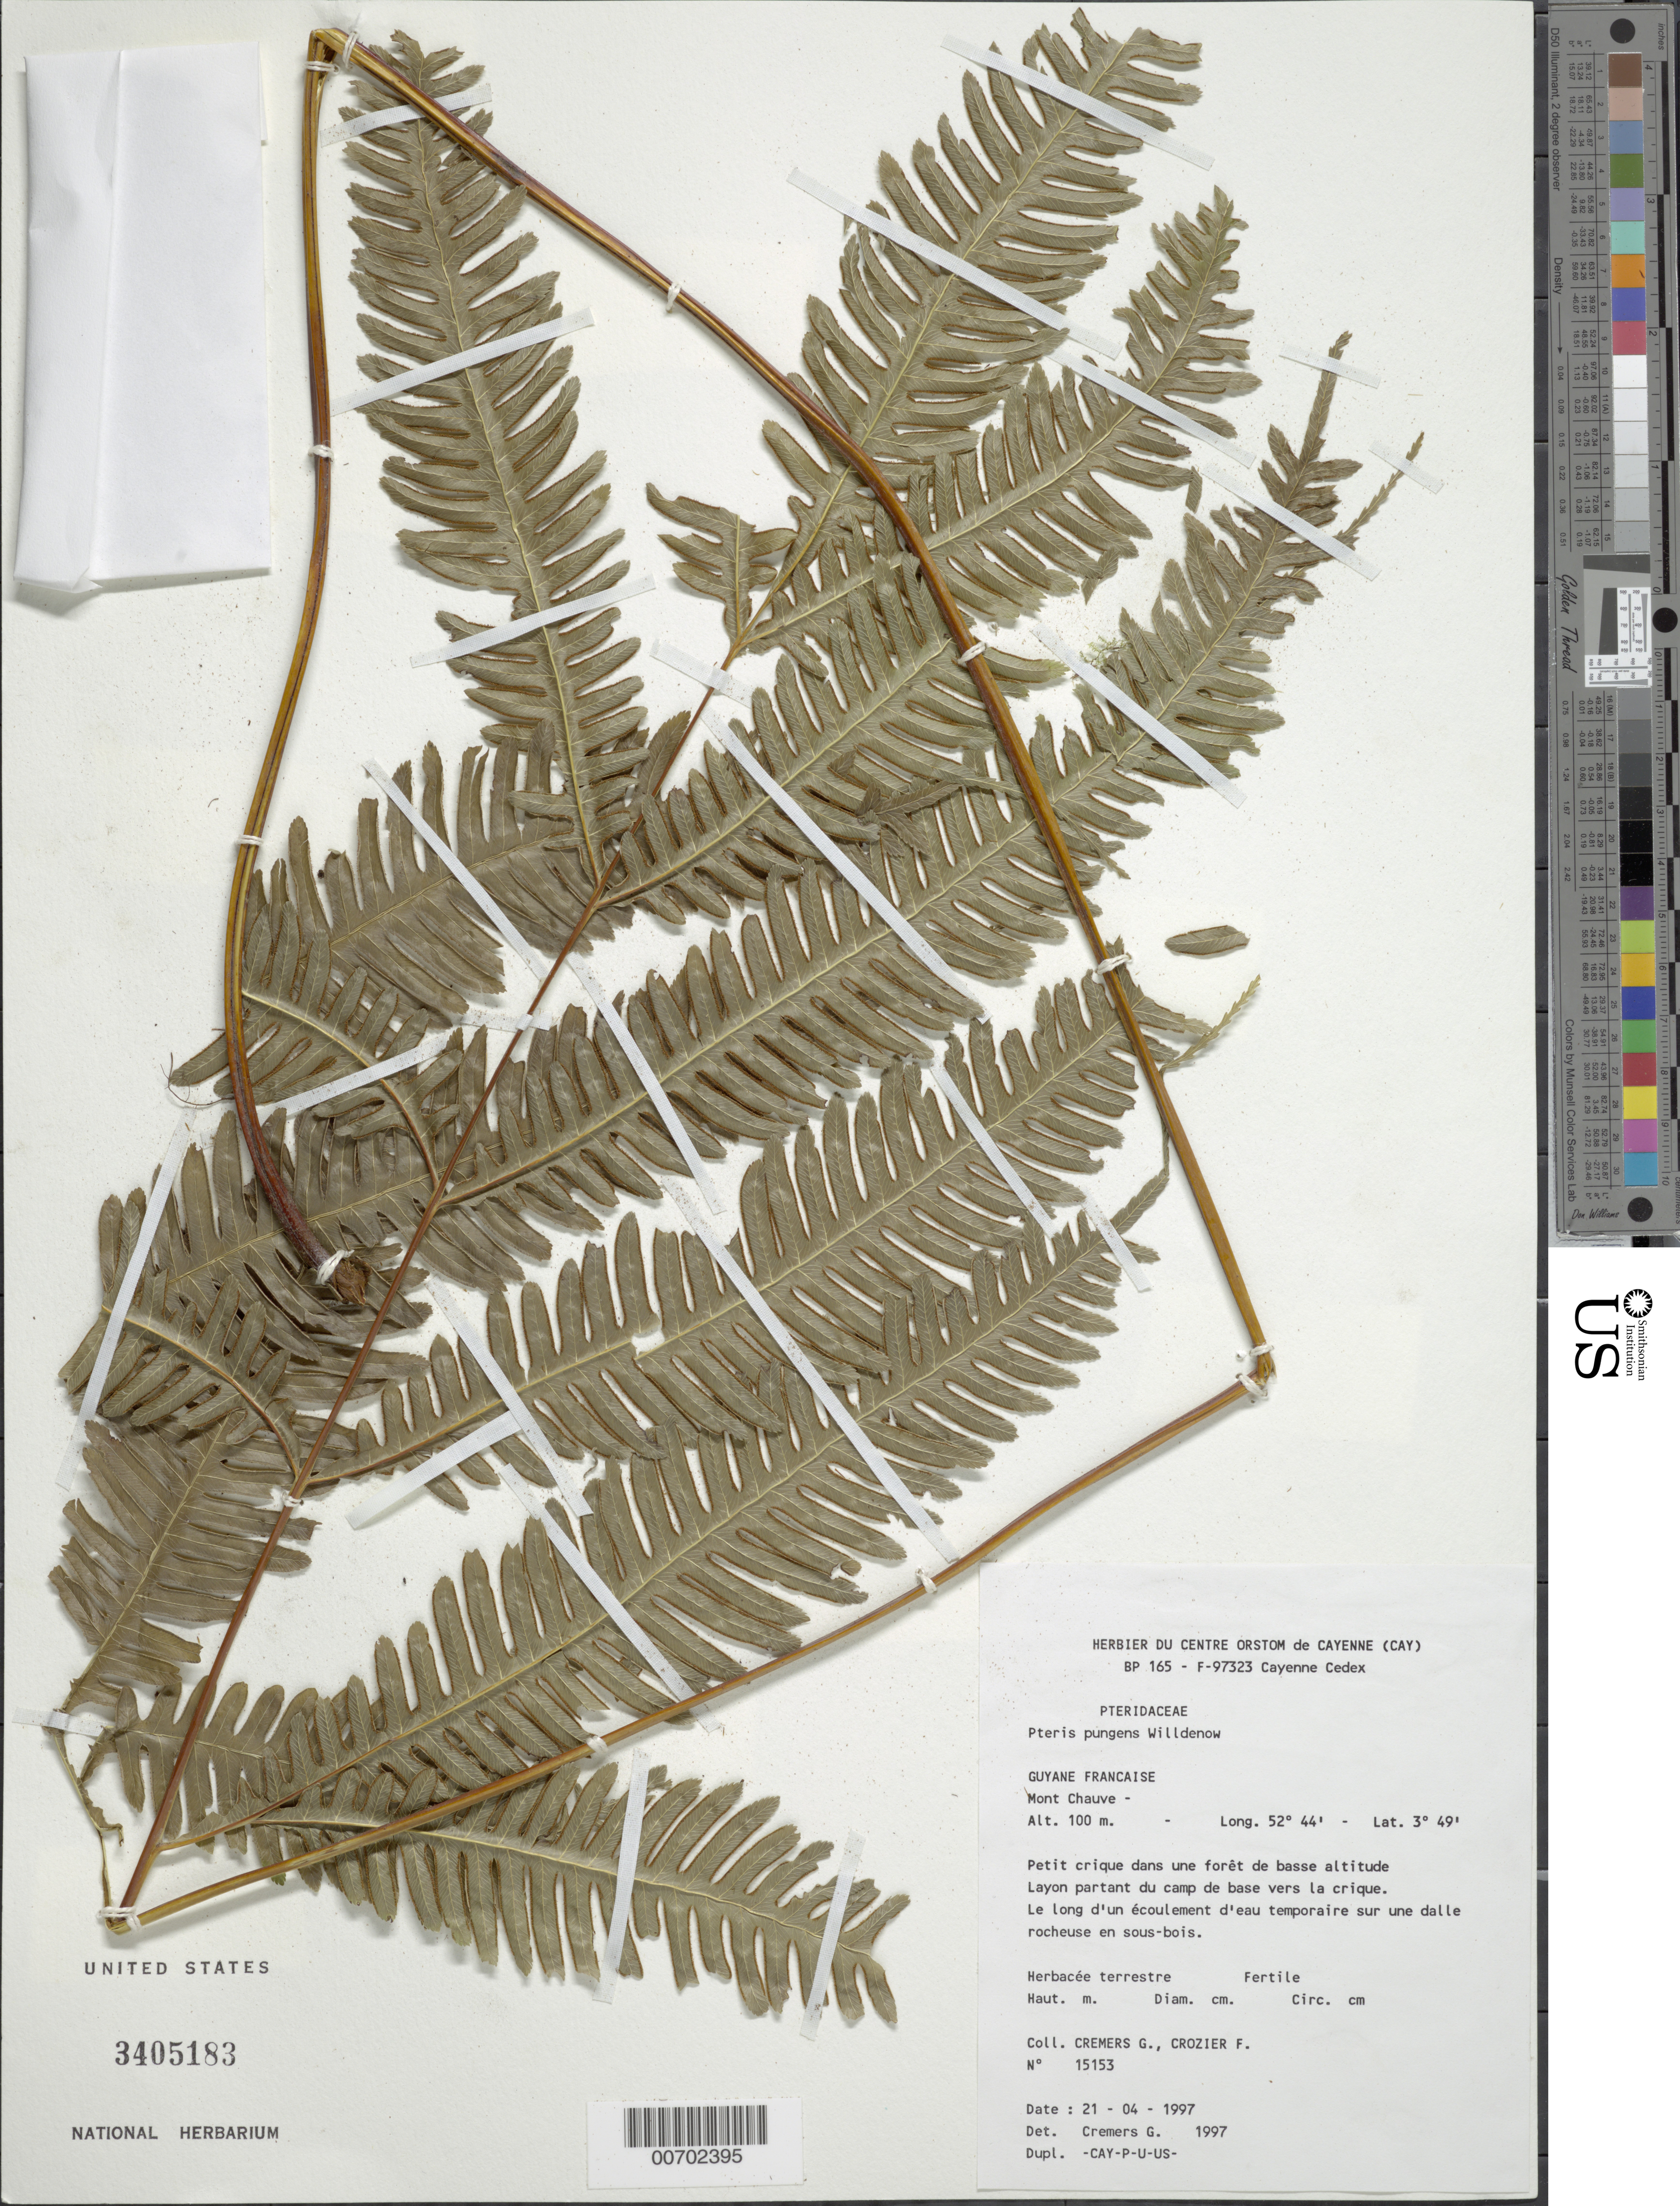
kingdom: Plantae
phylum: Tracheophyta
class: Polypodiopsida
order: Polypodiales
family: Pteridaceae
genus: Pteris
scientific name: Pteris pungens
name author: Willd.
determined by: Cremers, Georges A.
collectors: G. Cremers & F. Crozier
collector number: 15153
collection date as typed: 21-Apr-97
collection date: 1997-04-21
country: French Guiana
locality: Mont Chauve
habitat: Small creek in low forest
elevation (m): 100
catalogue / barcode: US 3405183